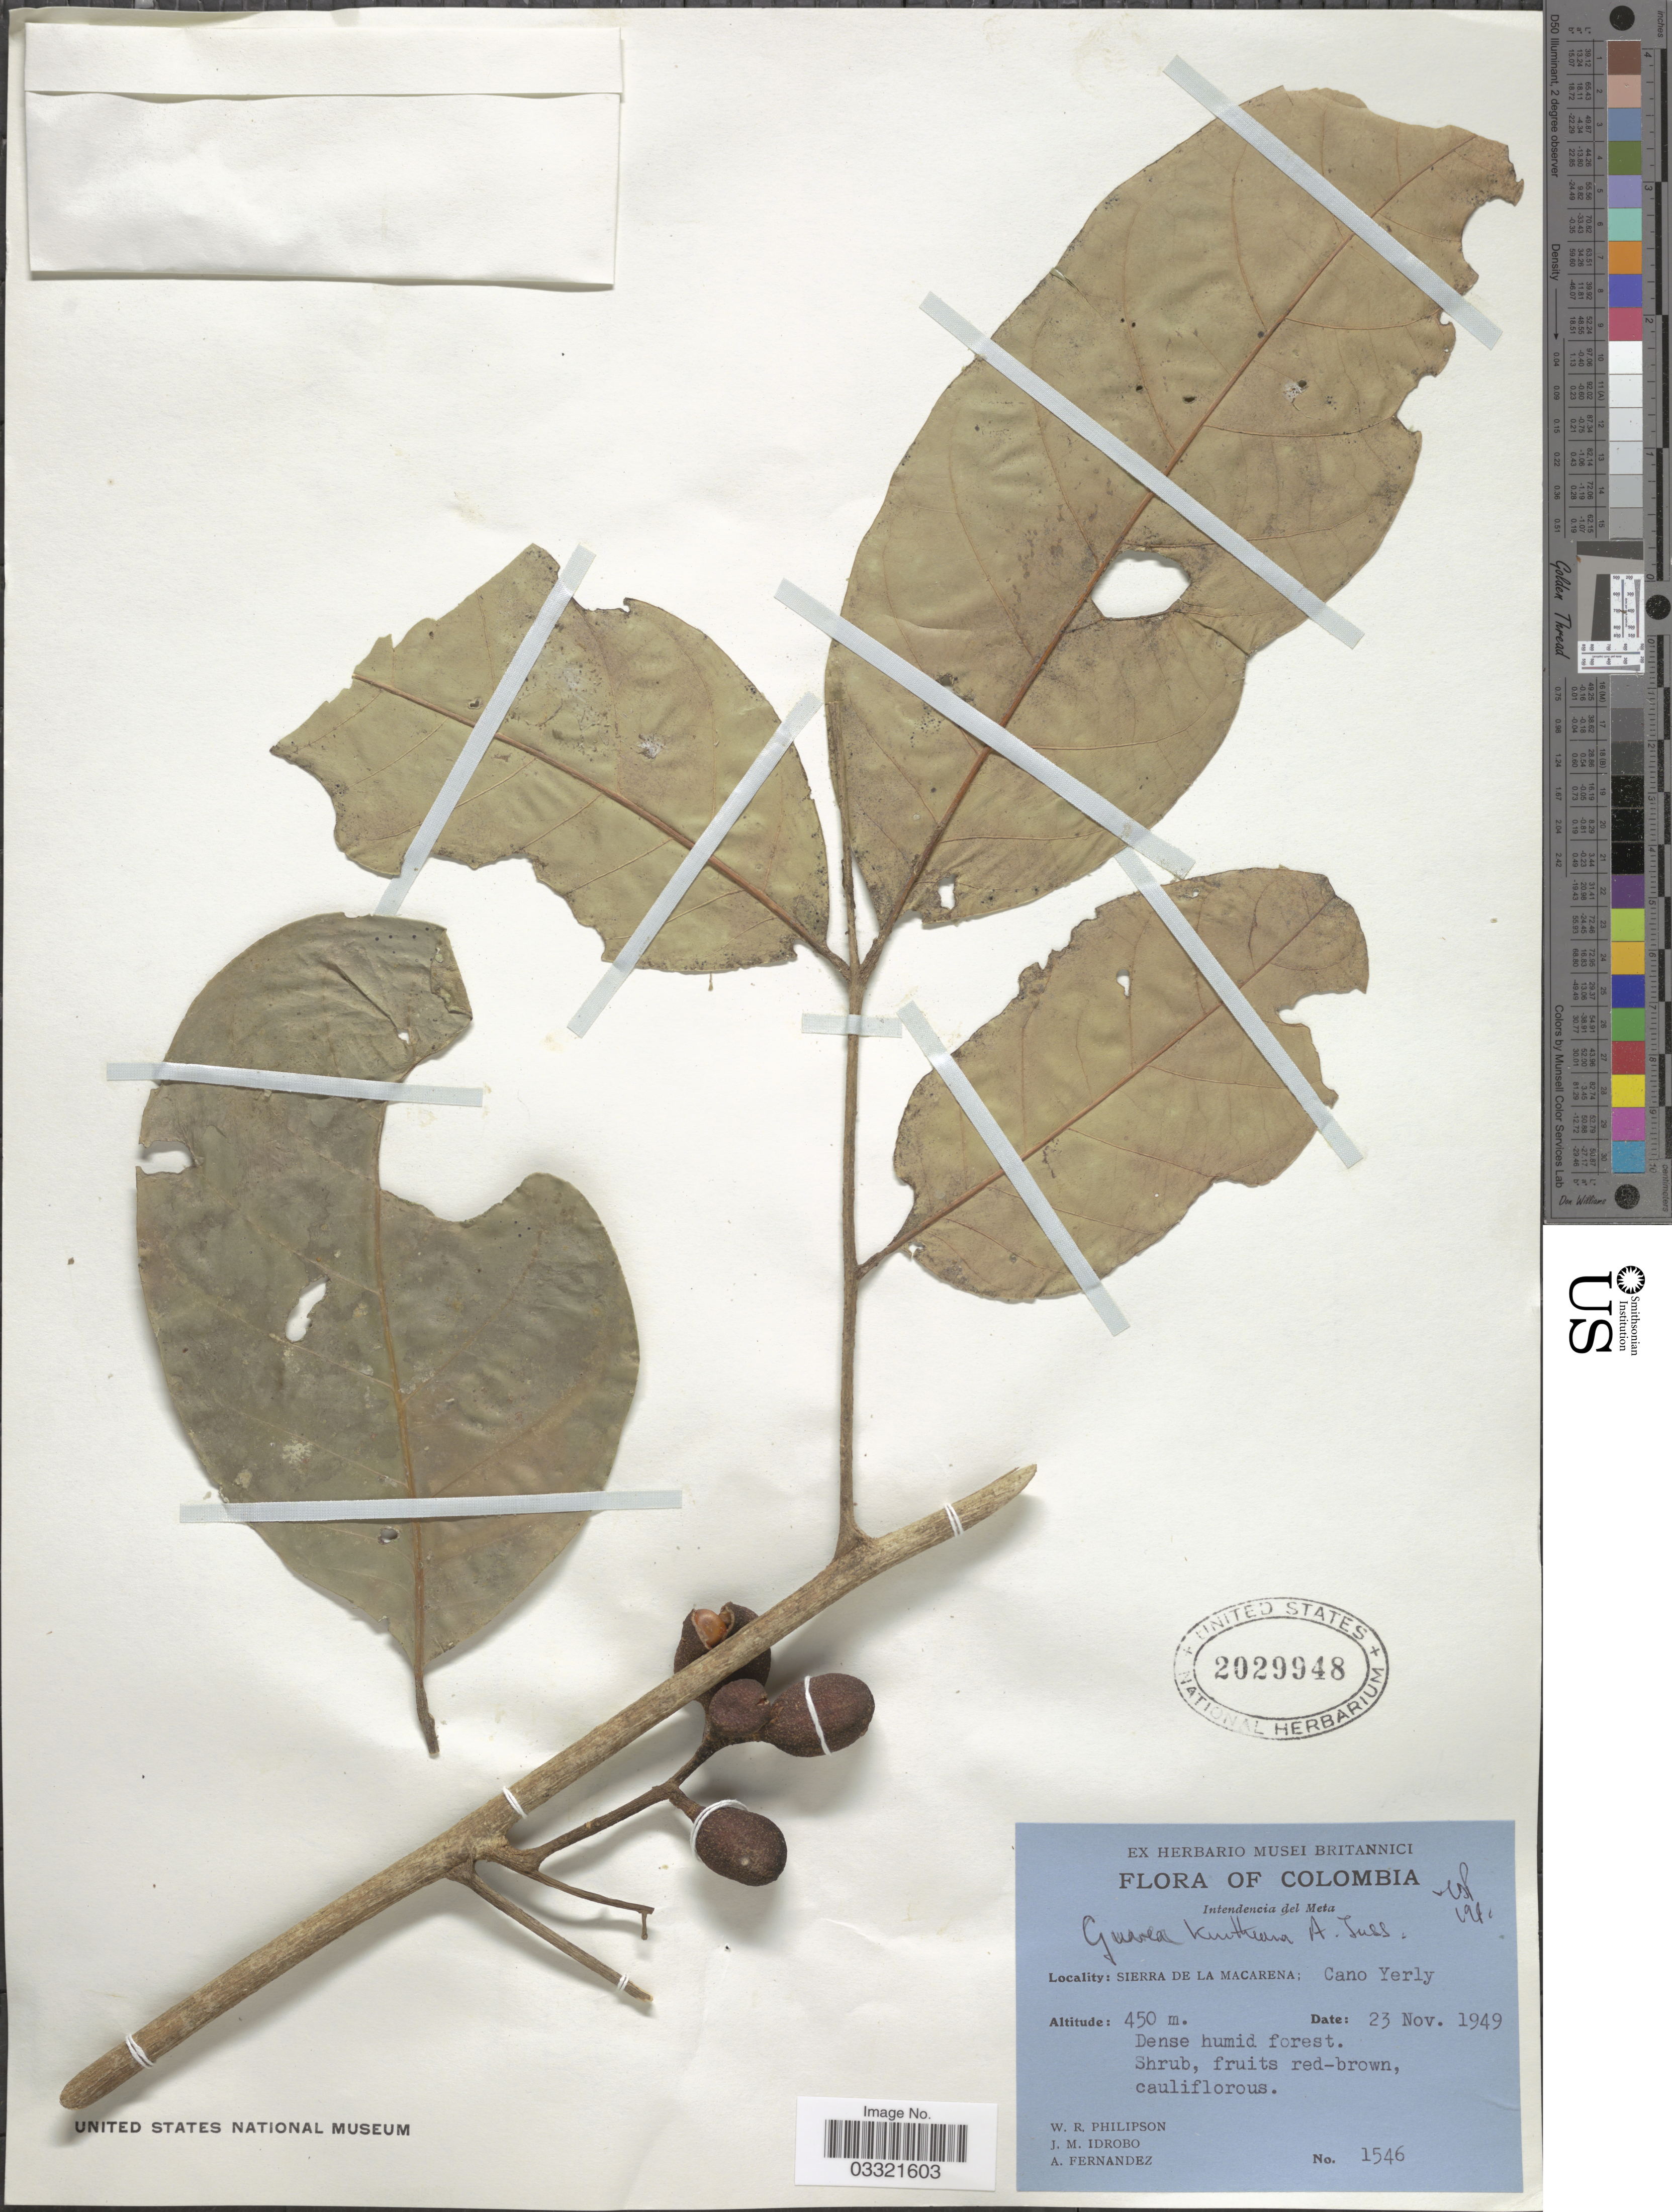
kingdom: Plantae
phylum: Tracheophyta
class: Magnoliopsida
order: Sapindales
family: Meliaceae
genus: Guarea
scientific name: Guarea kunthiana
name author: A. Juss.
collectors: W. R. Philipson, J. M. Idrobo & A. Fernandez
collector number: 1546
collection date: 1949-11-23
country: Colombia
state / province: Meta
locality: Intendencia del Meta. Sierra de la Macarena; Cano Yerly.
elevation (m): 450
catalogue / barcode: US 2029948